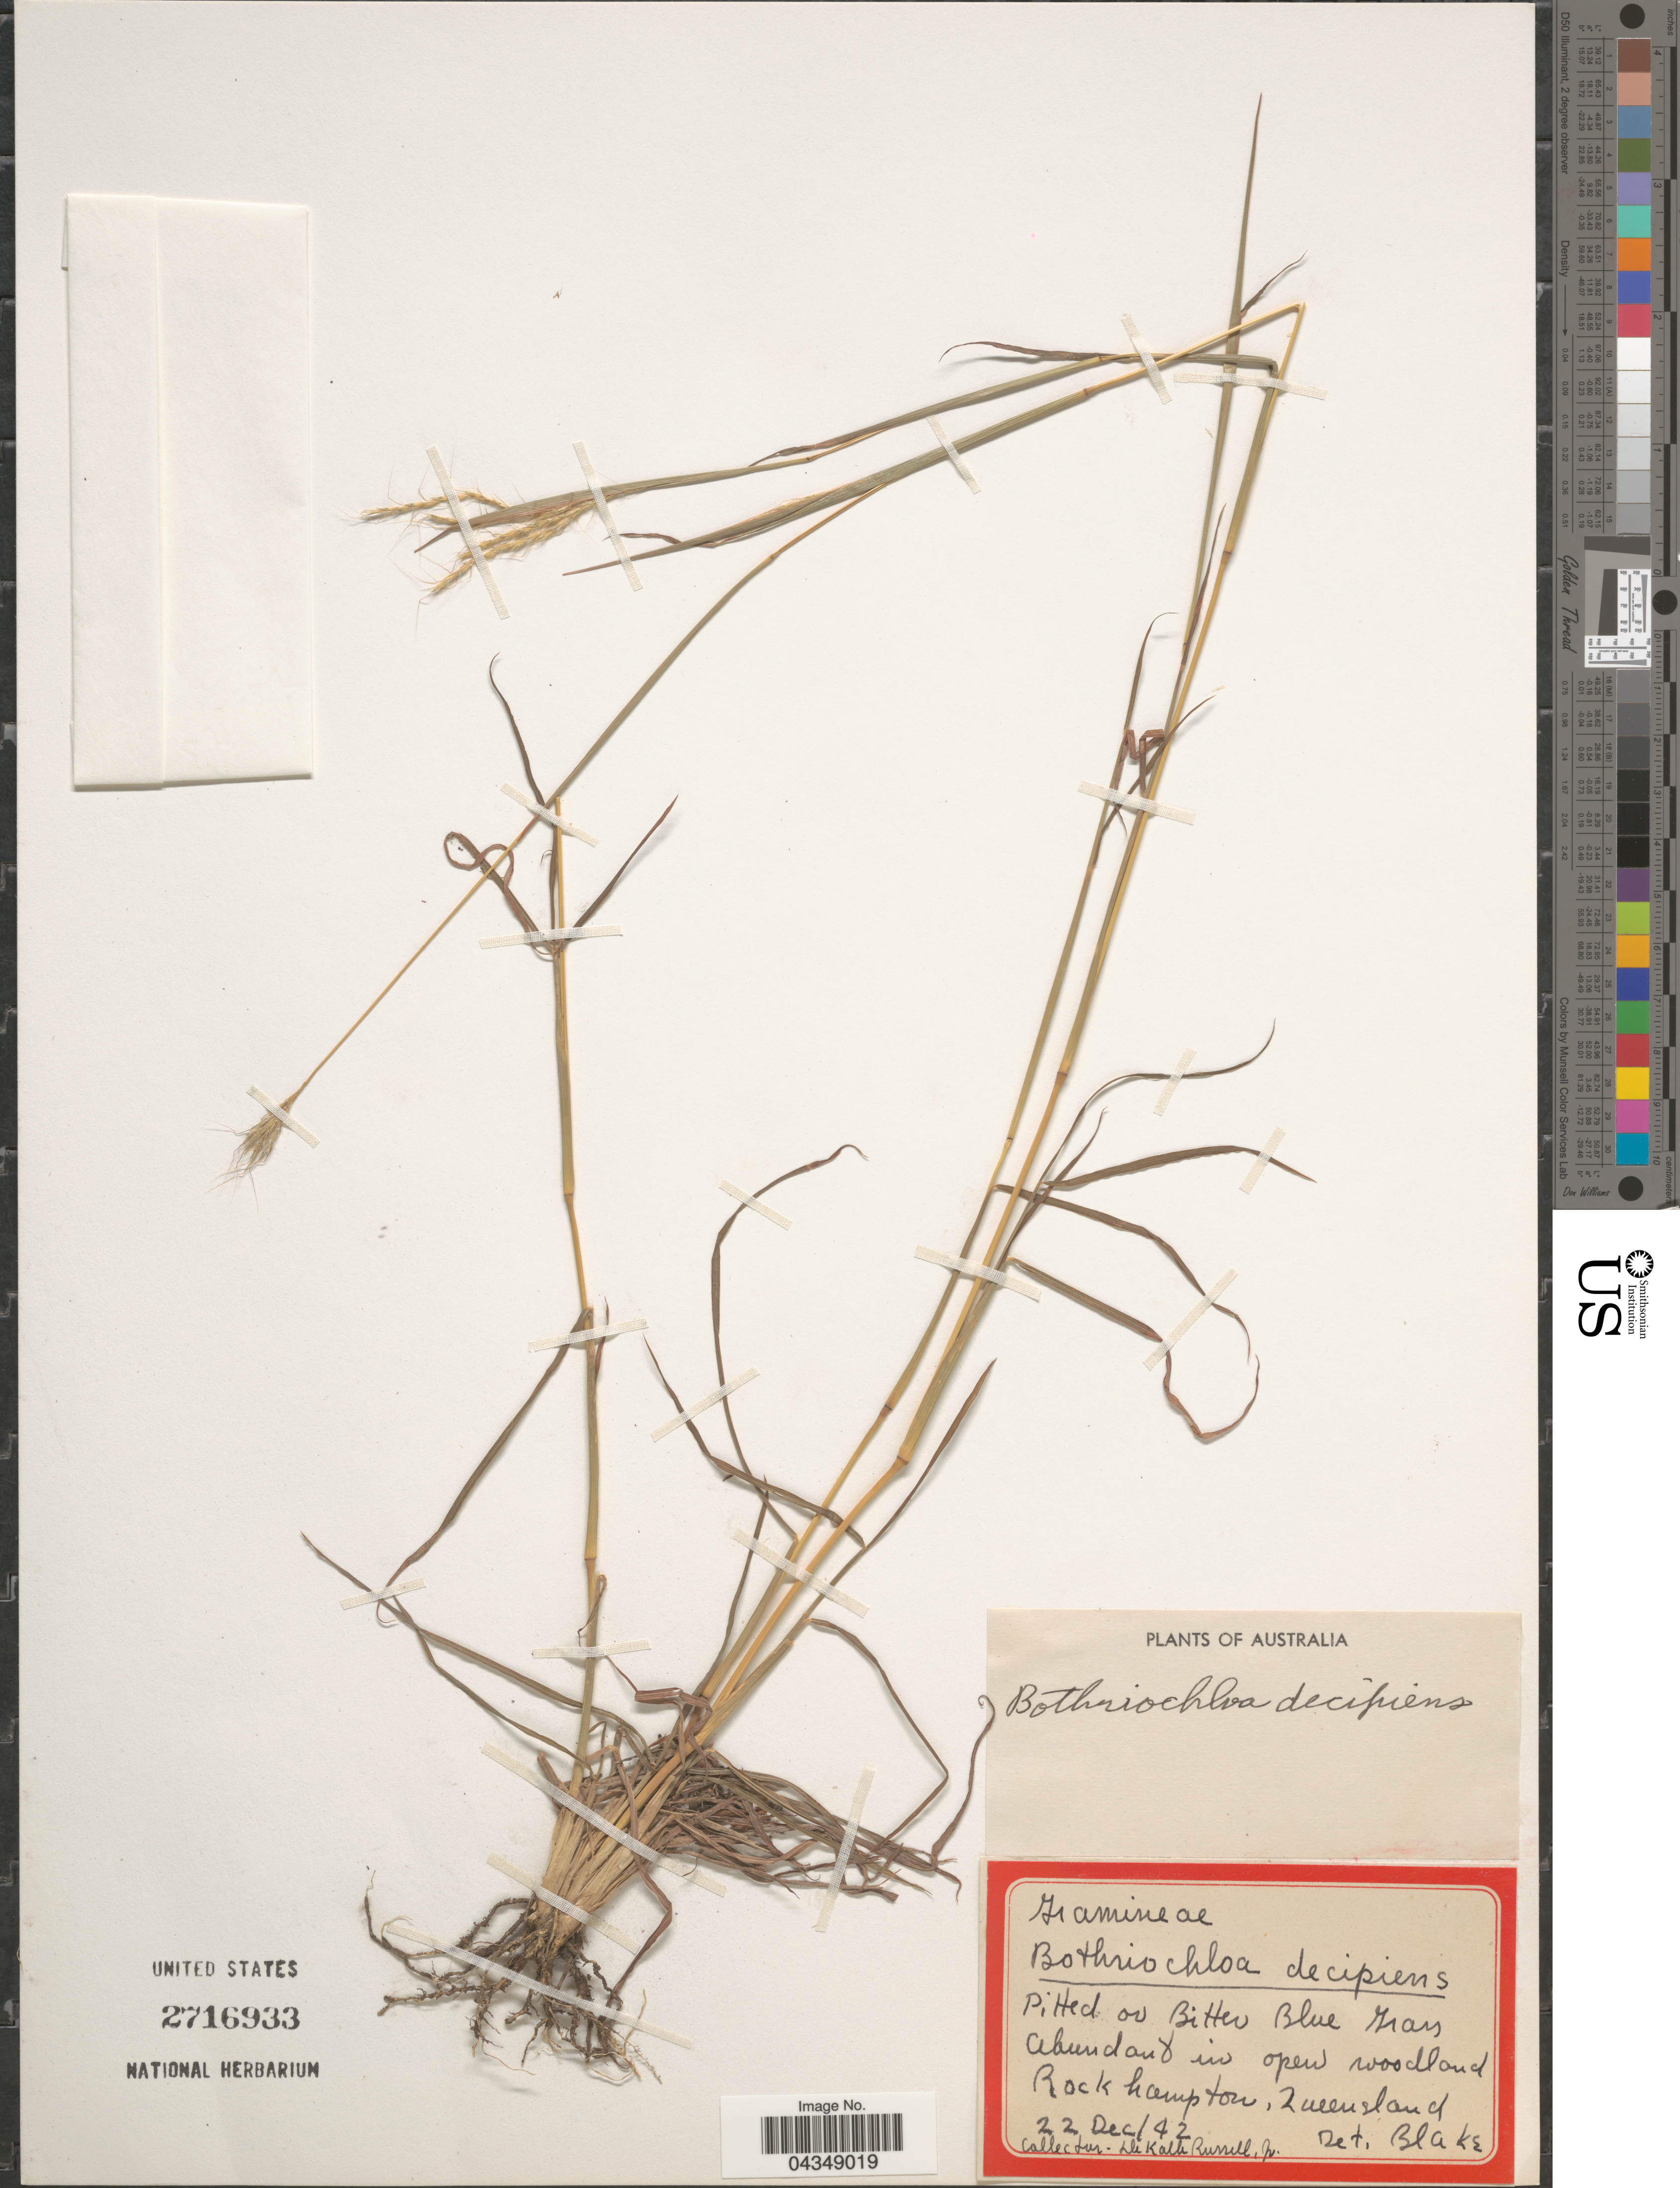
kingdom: Plantae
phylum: Tracheophyta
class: Liliopsida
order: Poales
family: Poaceae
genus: Bothriochloa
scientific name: Bothriochloa decipiens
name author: (Hack.) C. E. Hubb.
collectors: D. K. Russell Jr.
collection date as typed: Transcribed d/m/y: 22/12/42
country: Australia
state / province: Queensland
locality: Rockhampton.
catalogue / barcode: US 2716933